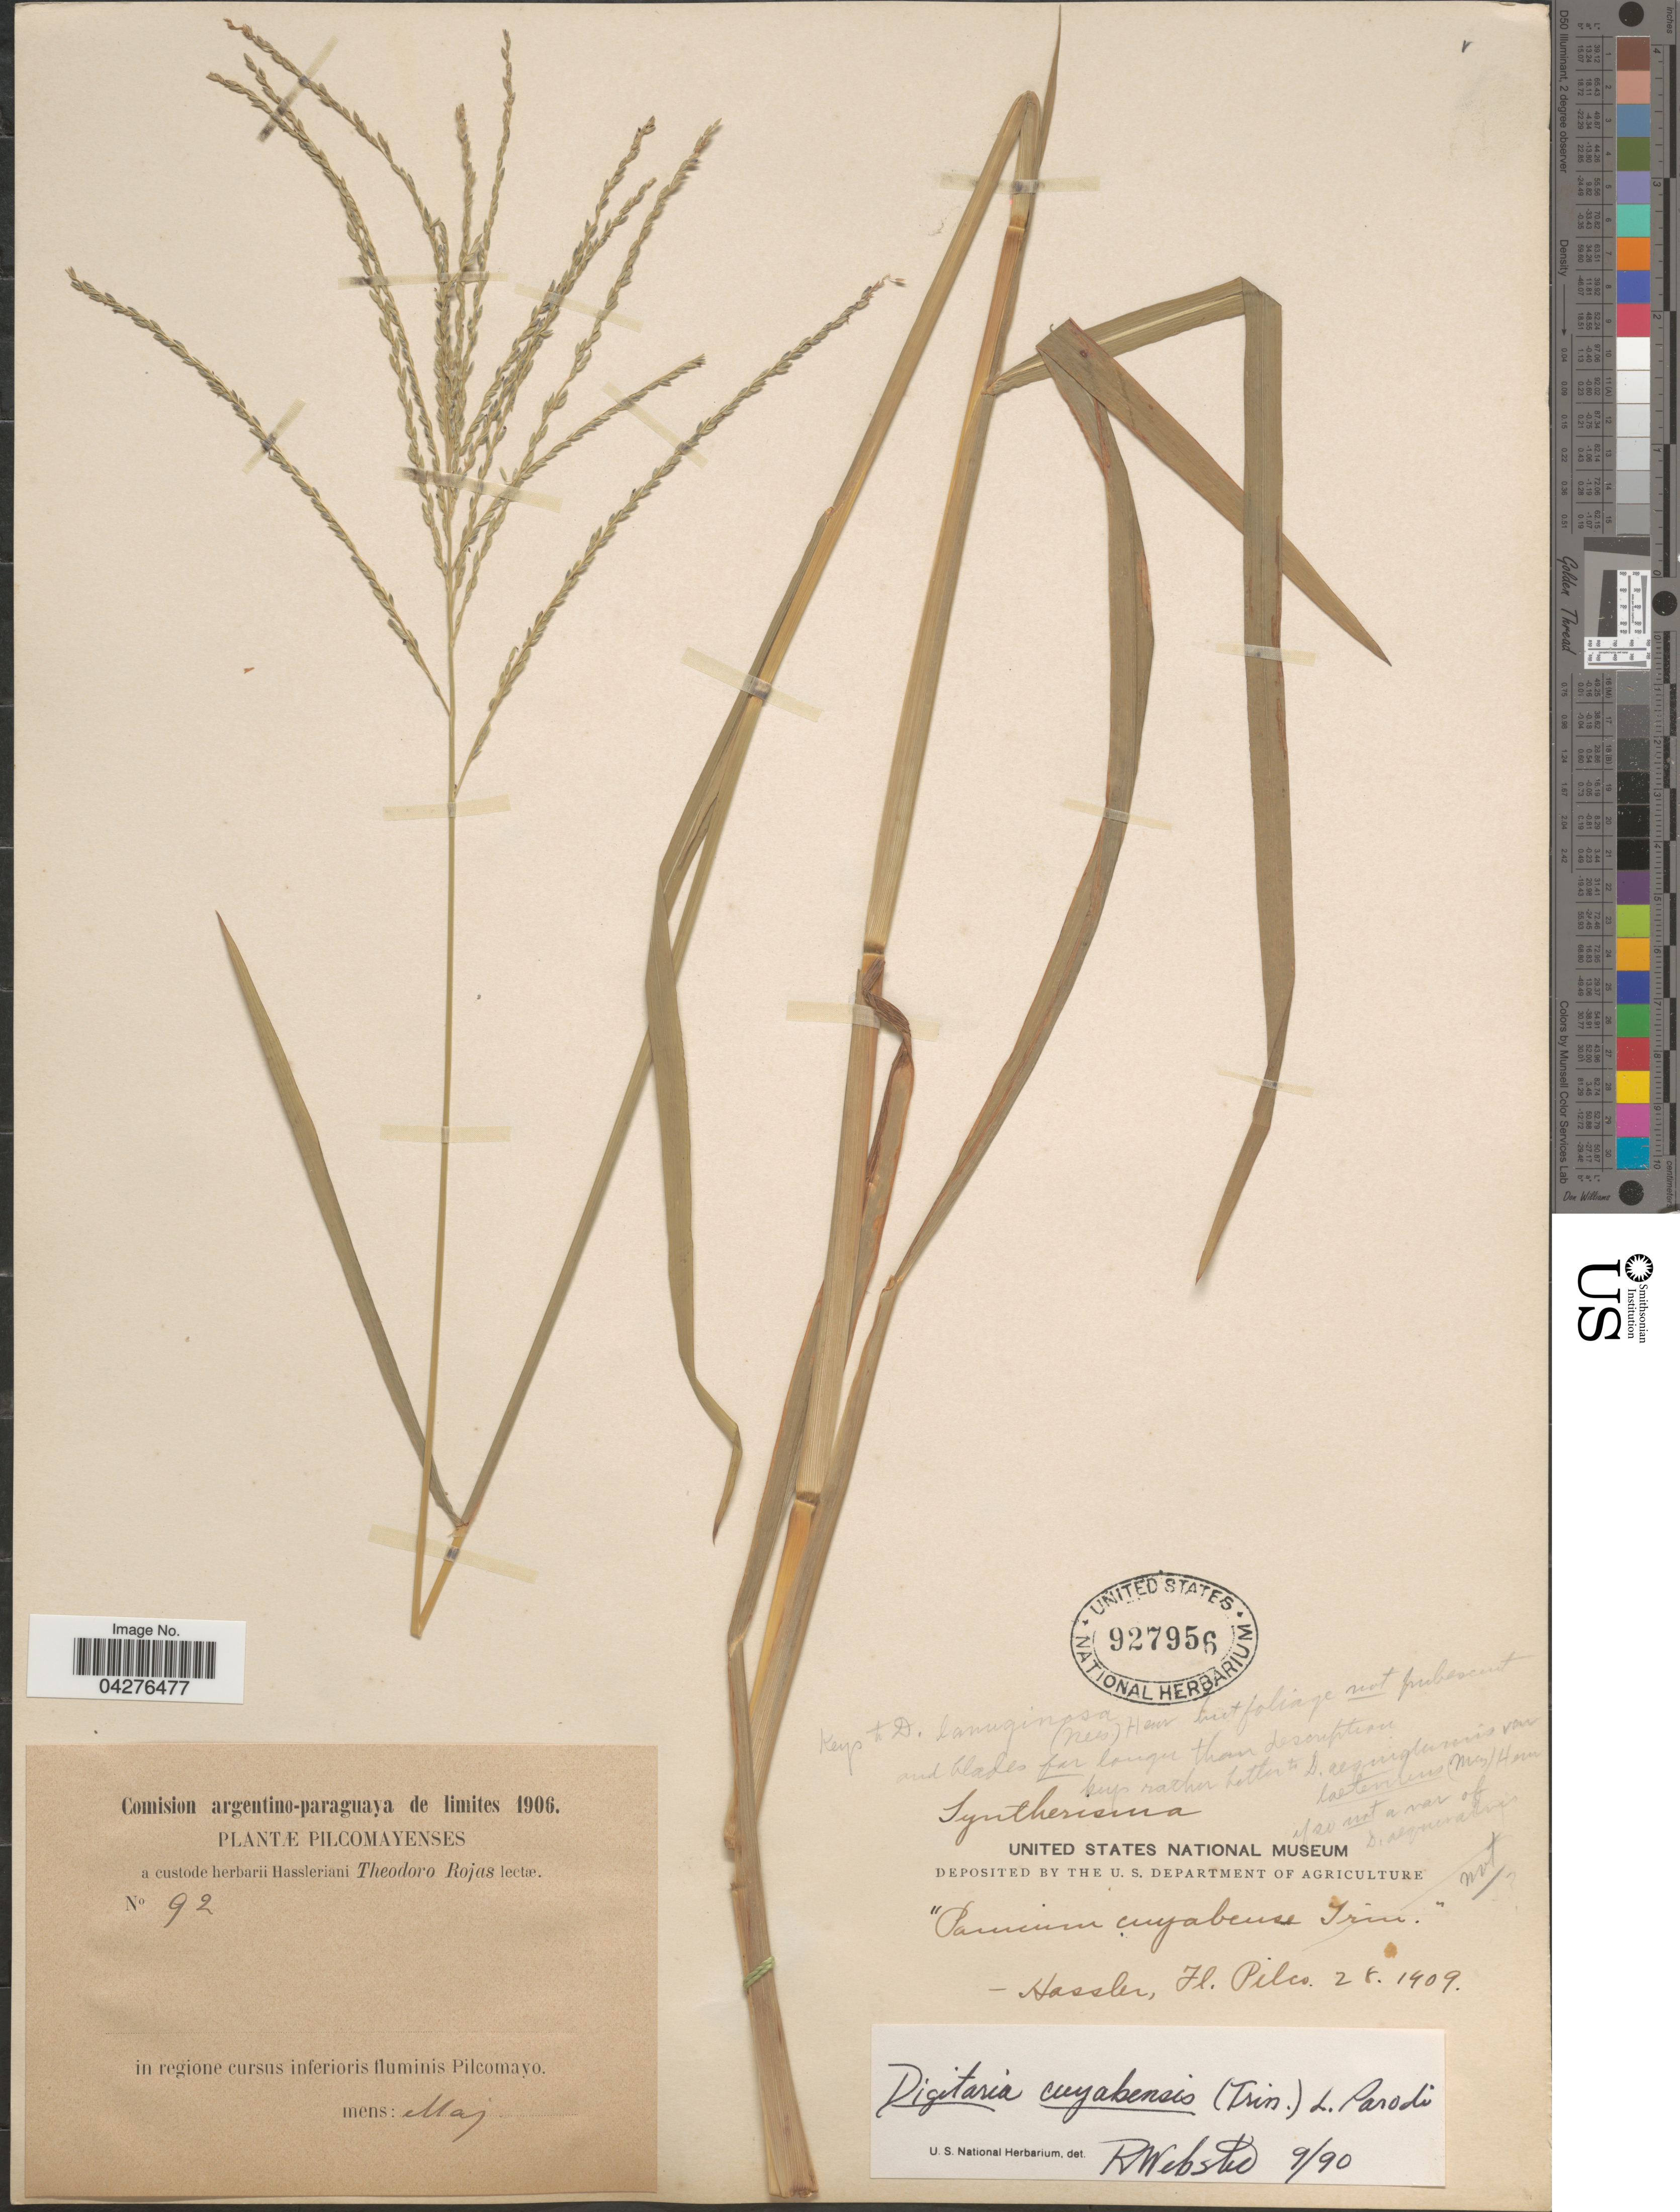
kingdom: Plantae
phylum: Tracheophyta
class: Liliopsida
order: Poales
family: Poaceae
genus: Digitaria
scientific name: Digitaria cuyabensis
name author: (Trin.) Parodi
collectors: T. Rojas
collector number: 92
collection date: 1906-05/1909-08-02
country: Paraguay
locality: Comision argentino-paraguaya de limites 1906. Pilcomayenses. In regione inferioris fluminis Pilcomayo.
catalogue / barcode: US 927956